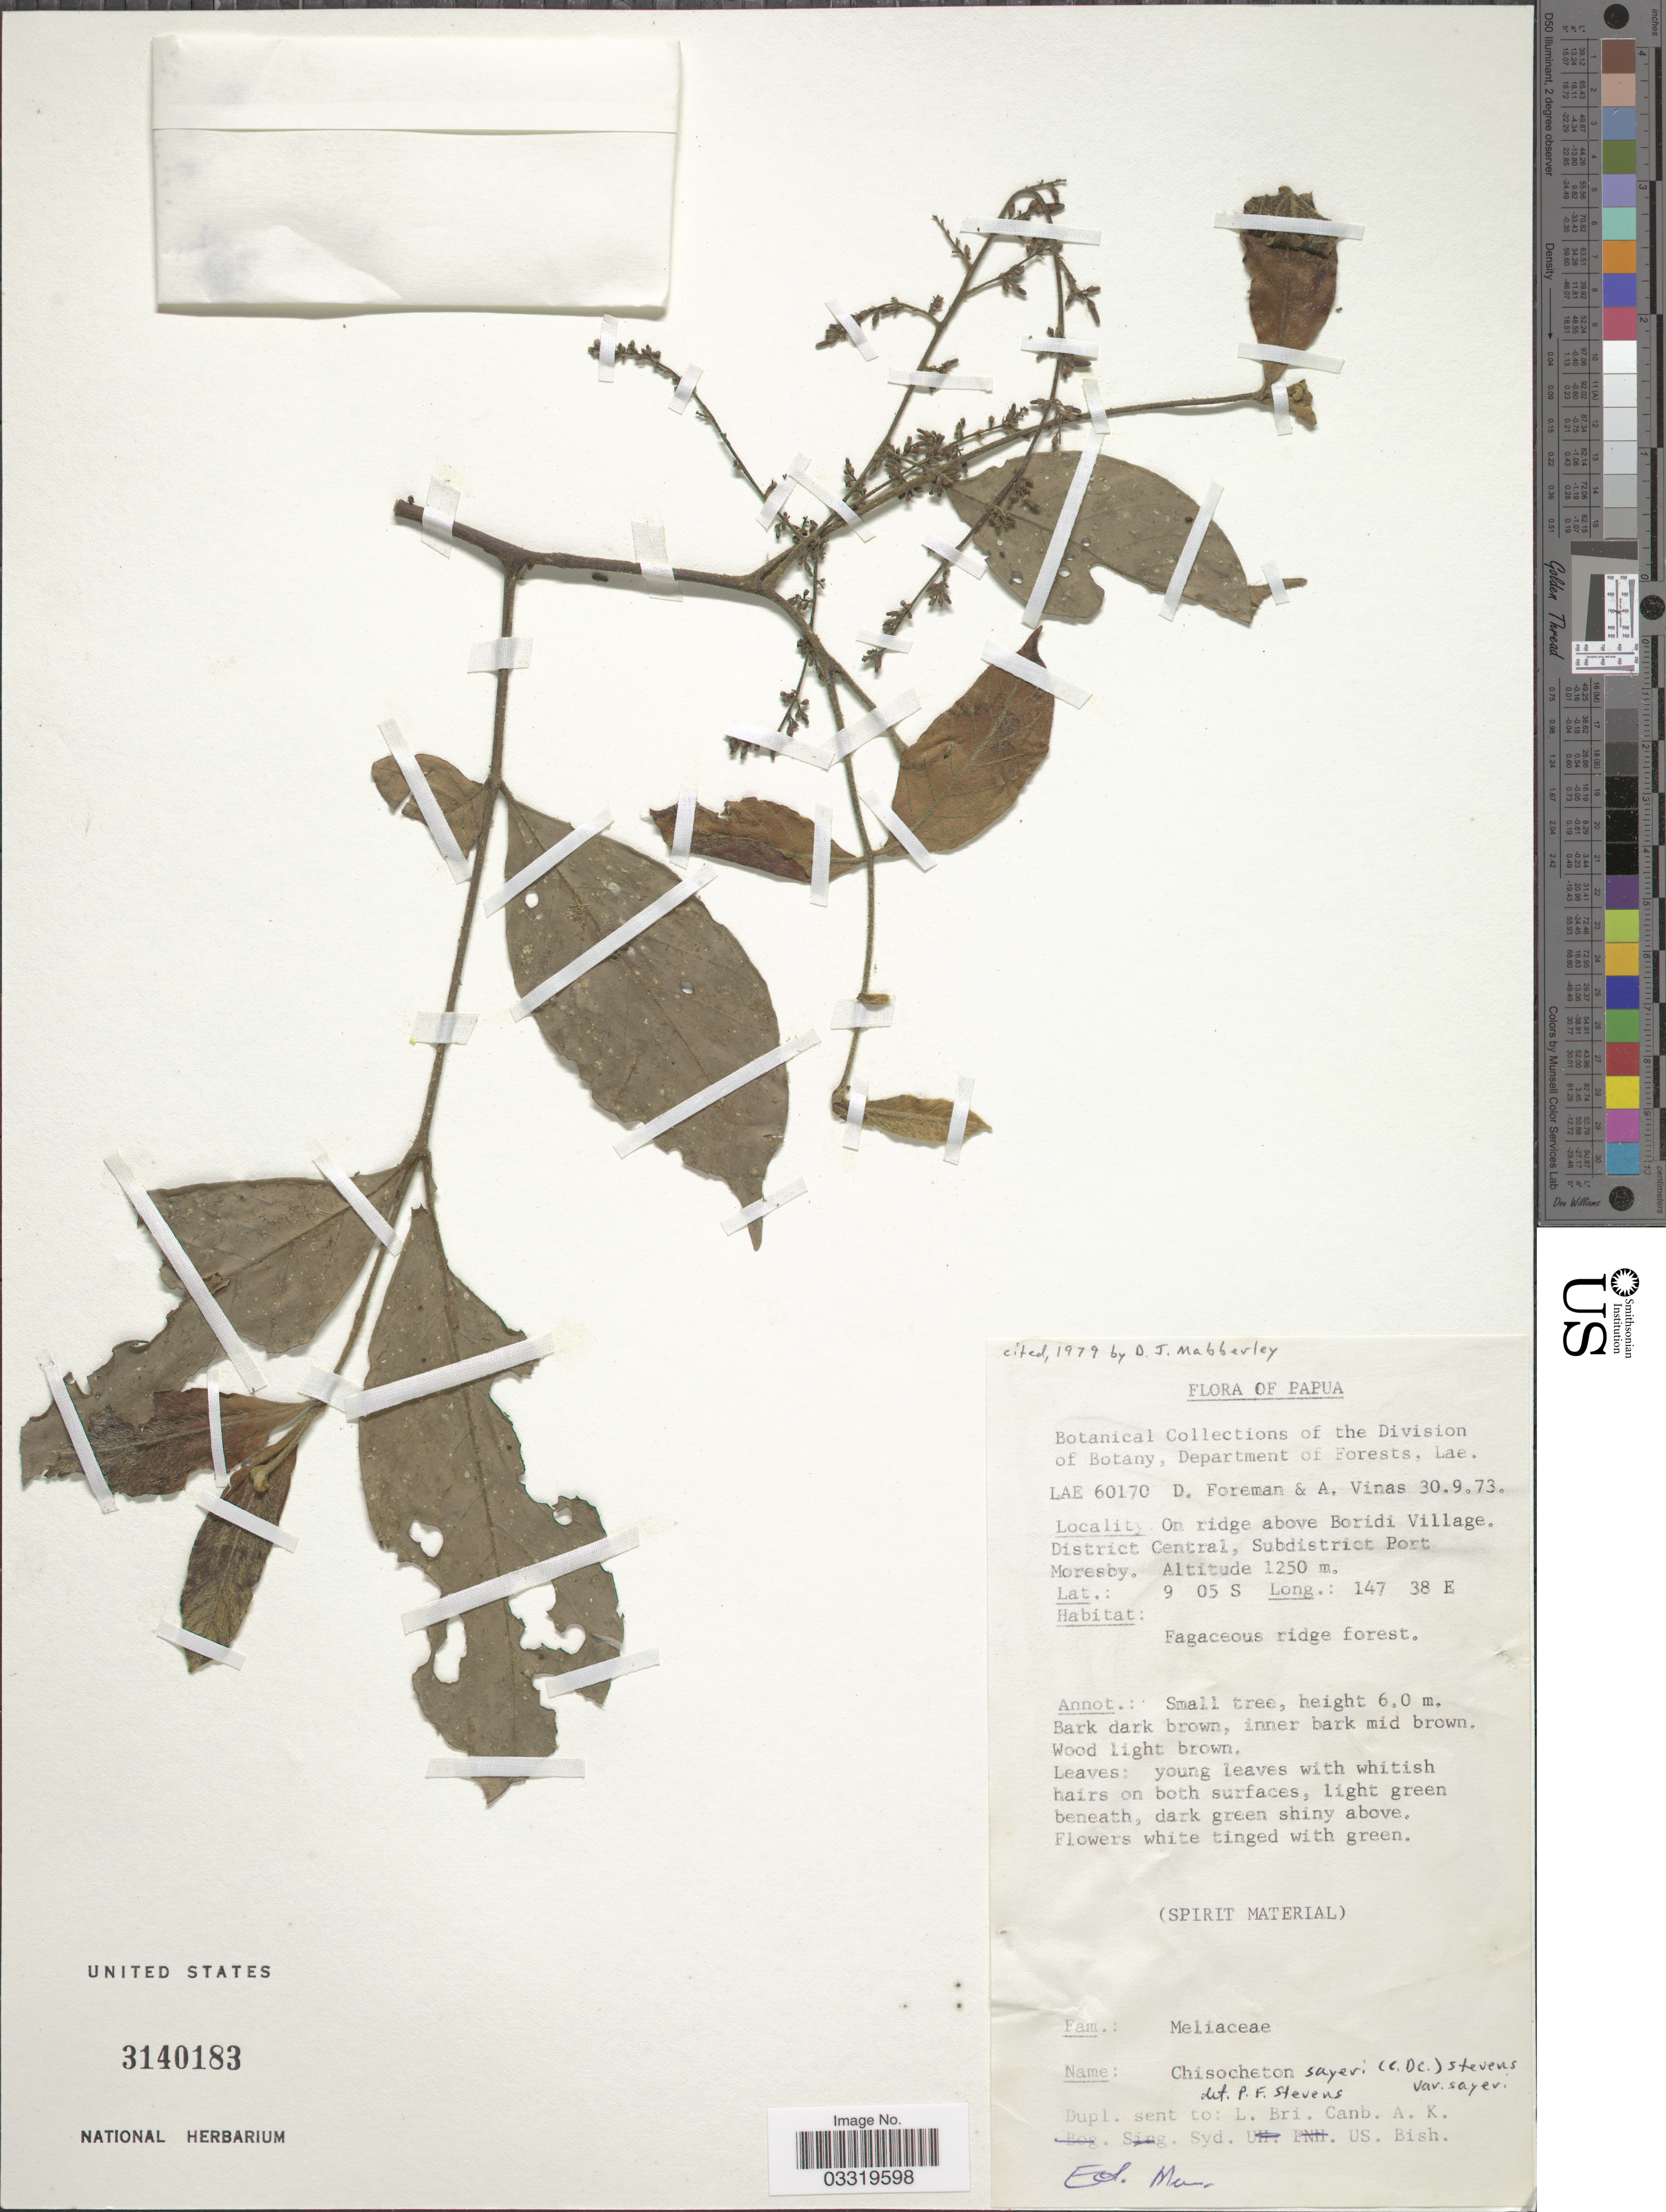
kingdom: Plantae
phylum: Tracheophyta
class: Magnoliopsida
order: Sapindales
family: Meliaceae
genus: Chisocheton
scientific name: Chisocheton sayeri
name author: (C. DC.) P.F. Stevens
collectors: D. Forman & A. Vinas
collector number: LAE60170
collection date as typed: Transcribed d/m/y: 30/9/73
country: Papua New Guinea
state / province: Central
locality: Papua. On ridge above Boridi Village. District Central, Subdistrict Port Moresby.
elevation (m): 1250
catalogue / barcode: US 3140183